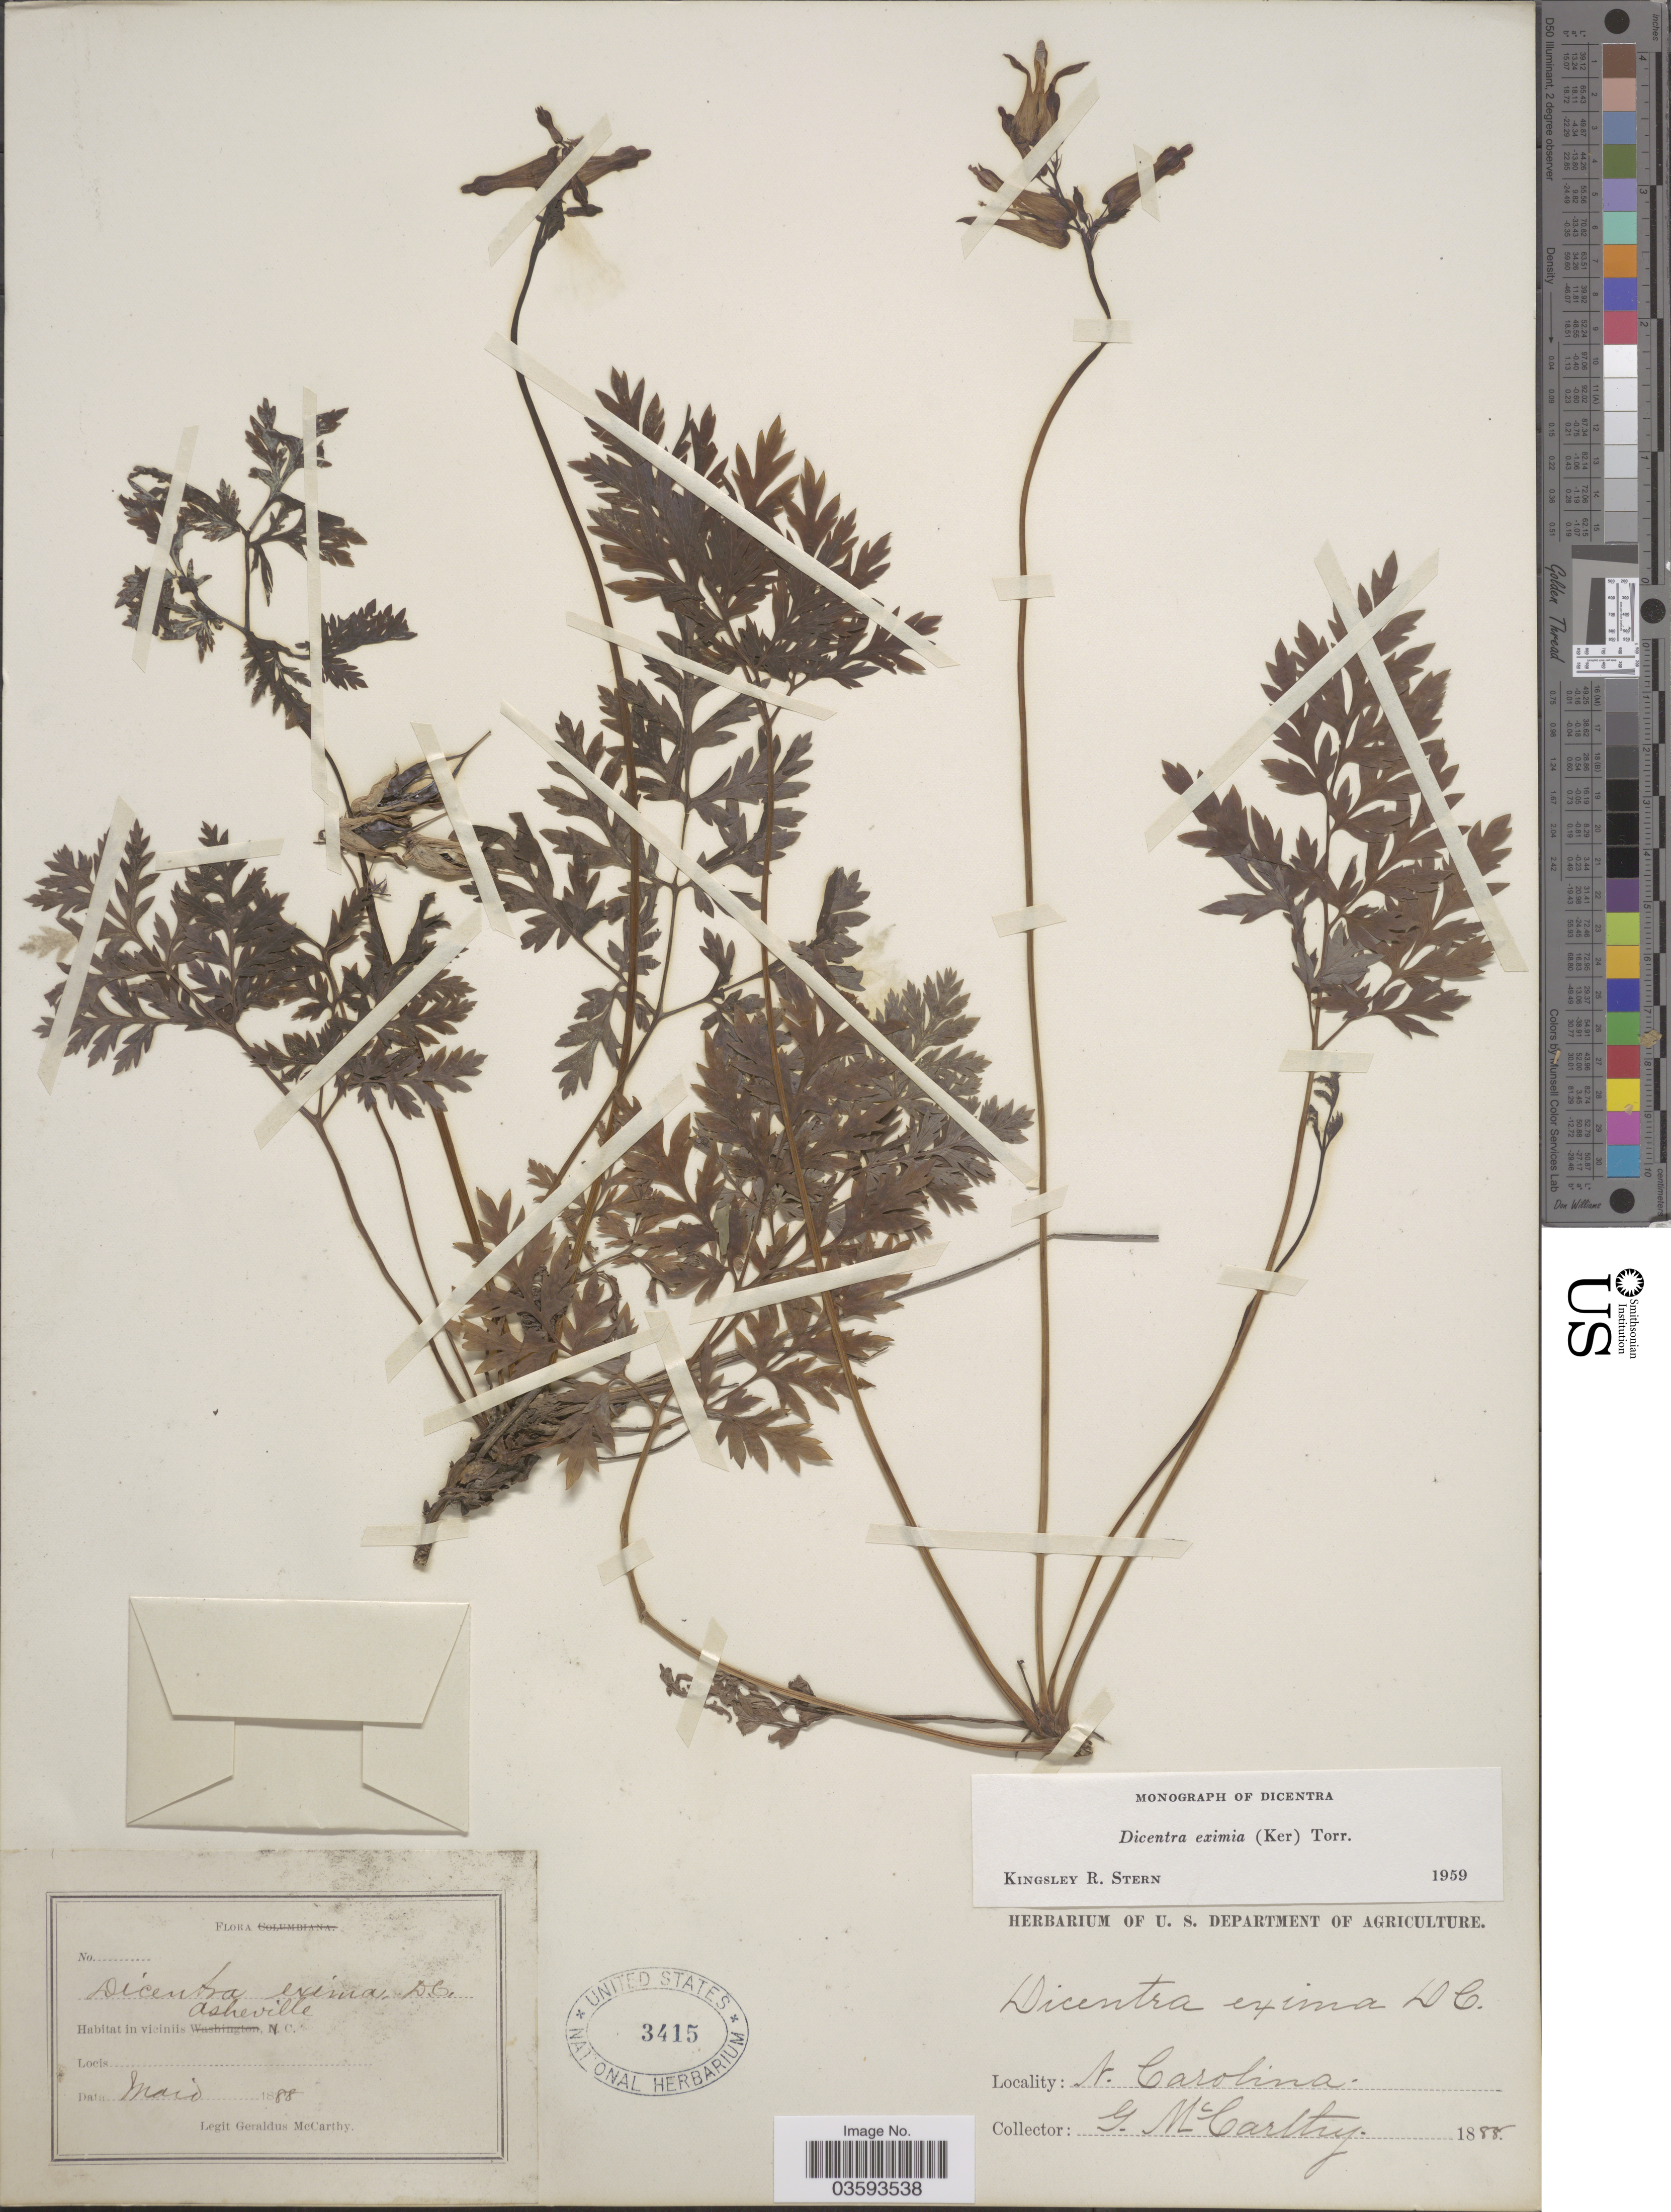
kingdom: Plantae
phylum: Tracheophyta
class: Magnoliopsida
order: Ranunculales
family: Papaveraceae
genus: Dicentra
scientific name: Dicentra eximia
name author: (Ker Gawl.) Torr.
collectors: M. McCarthy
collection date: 1888-05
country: United States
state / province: North Carolina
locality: In viciniis Asheville.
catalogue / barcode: US 3145